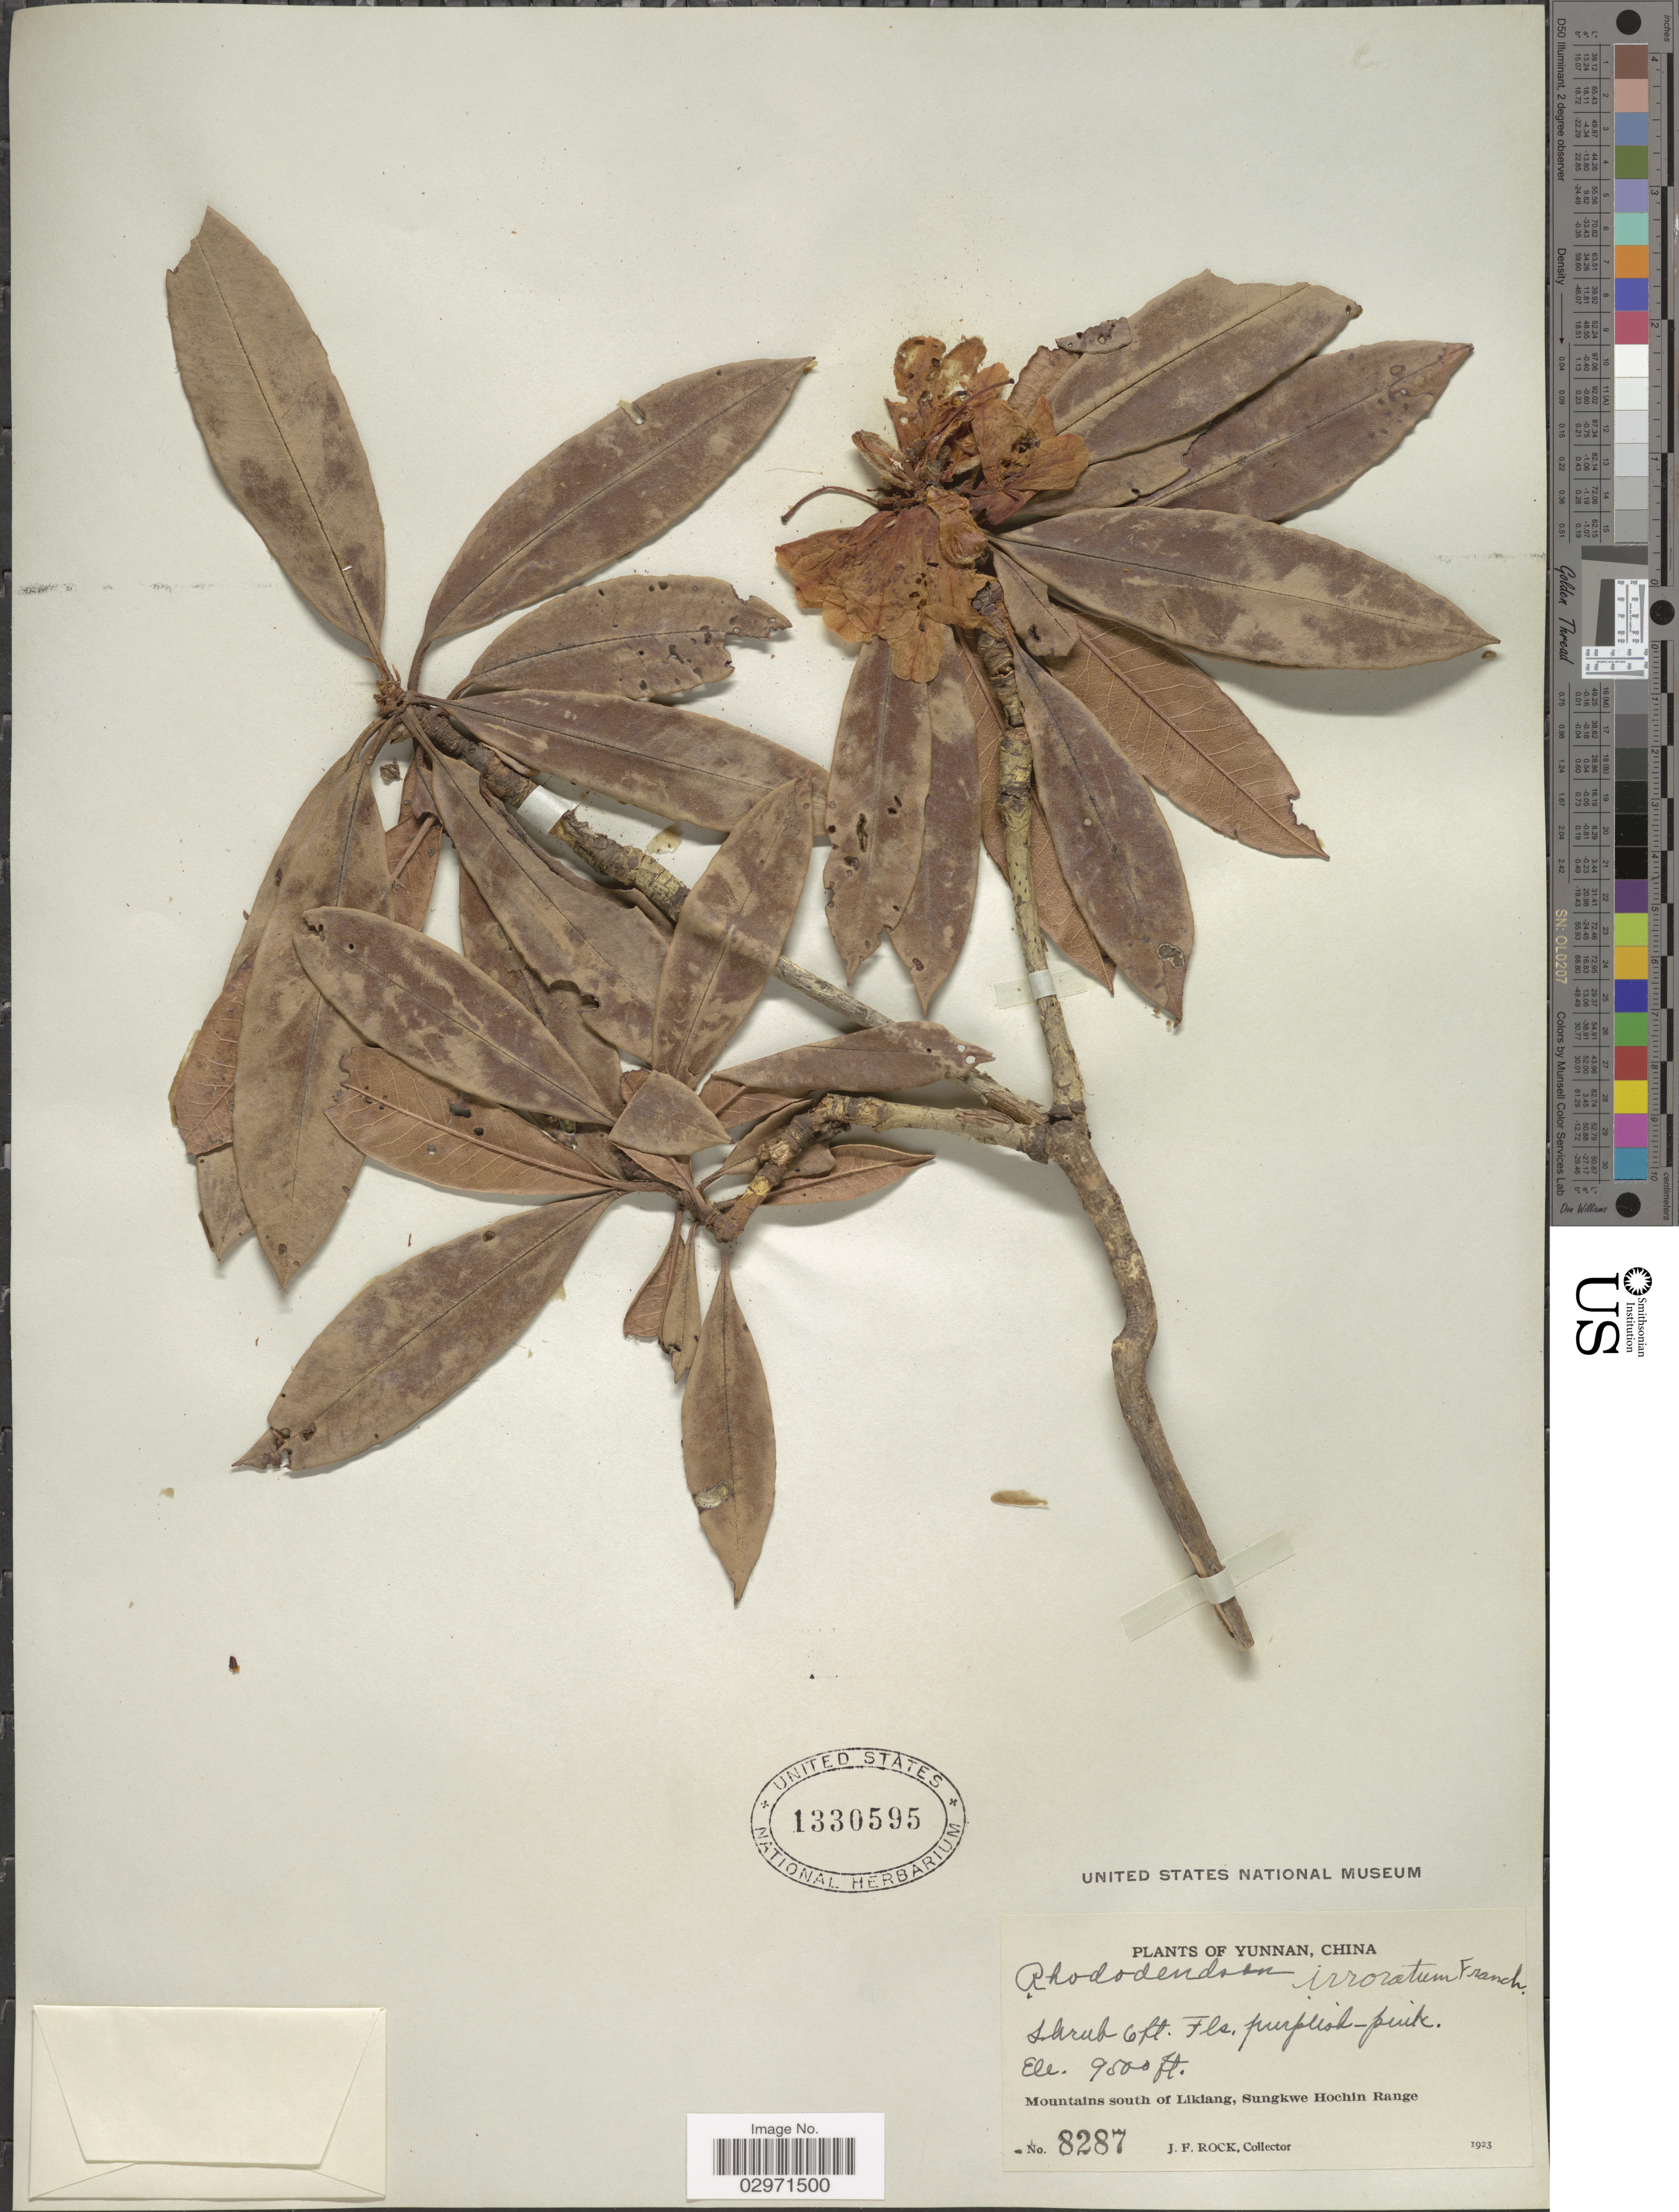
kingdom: Plantae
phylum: Tracheophyta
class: Magnoliopsida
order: Ericales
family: Ericaceae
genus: Rhododendron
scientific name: Rhododendron irroratum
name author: Franch.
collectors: J. Rock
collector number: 8287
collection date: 1923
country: China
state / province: Yunnan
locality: Mountains south of Likiang, Sungkwe Hochin Range.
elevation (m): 2896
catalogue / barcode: US 1330595